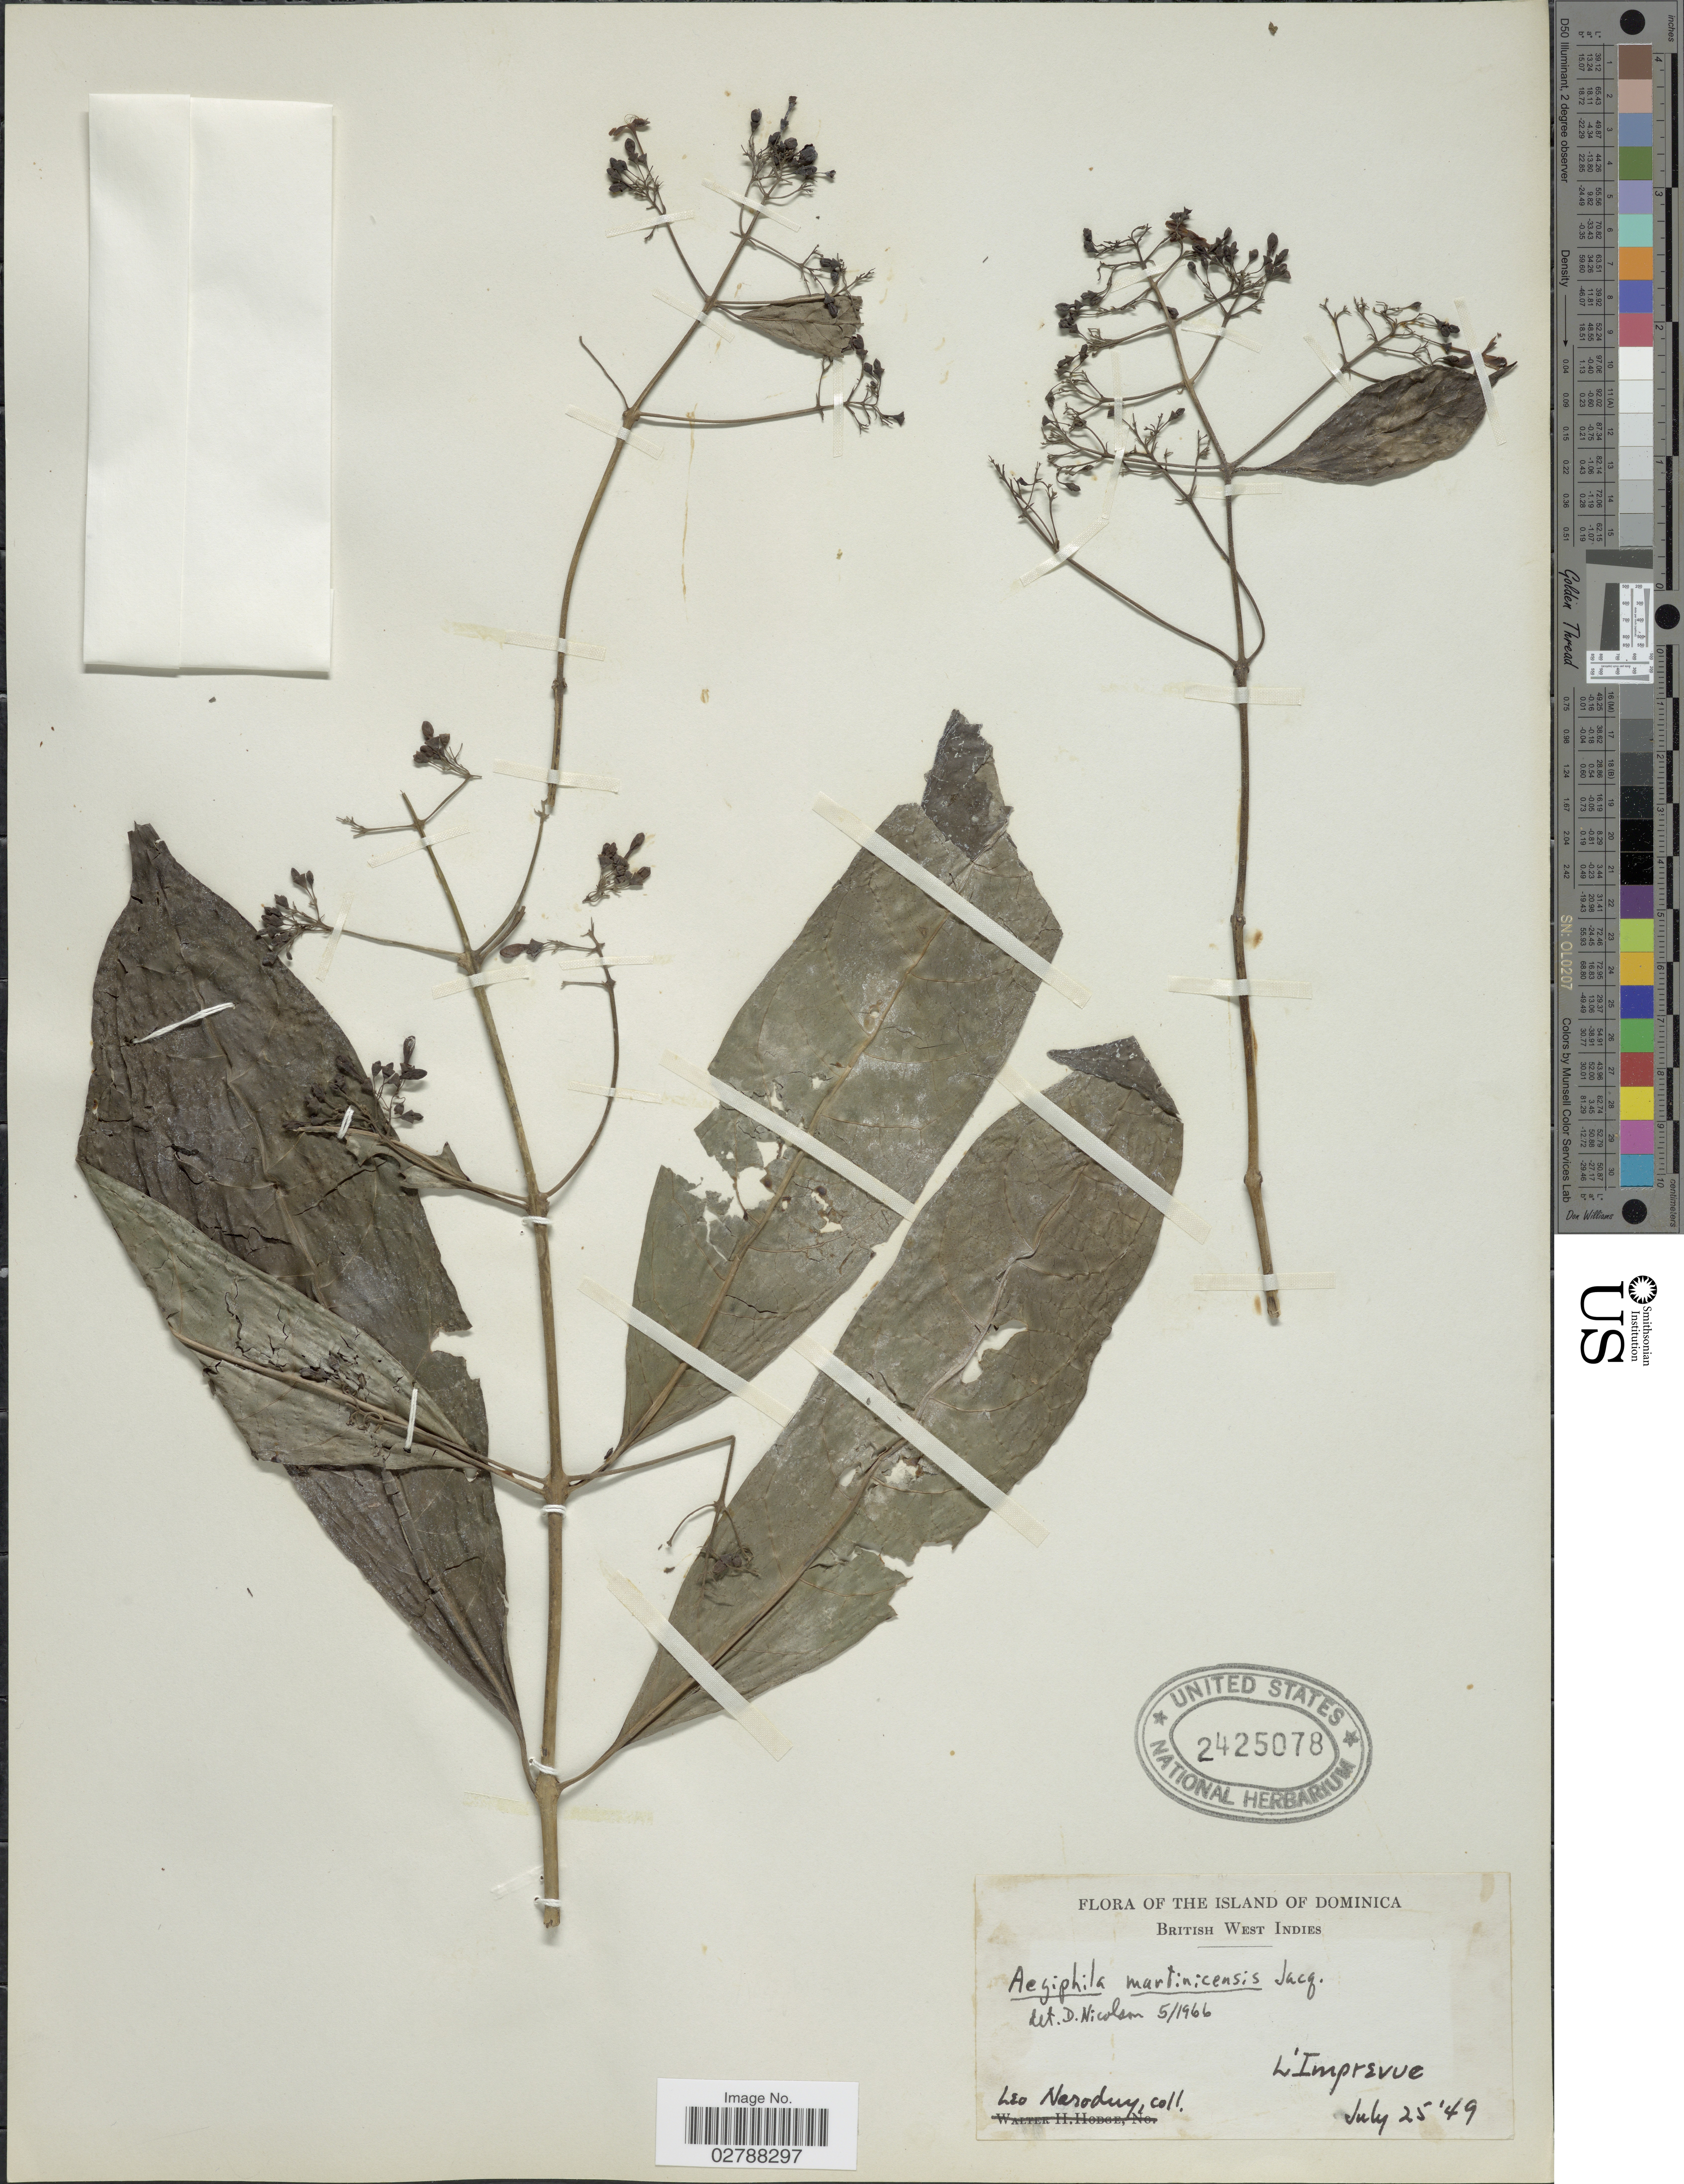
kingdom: Plantae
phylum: Tracheophyta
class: Magnoliopsida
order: Lamiales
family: Lamiaceae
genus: Aegiphila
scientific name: Aegiphila martinicensis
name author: Jacq.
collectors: L. Naroduy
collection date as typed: Transcribed d/m/y: 25/7/49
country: Dominica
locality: British West Indies. L'Imprevue. Island of Dominica.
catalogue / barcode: US 2425078